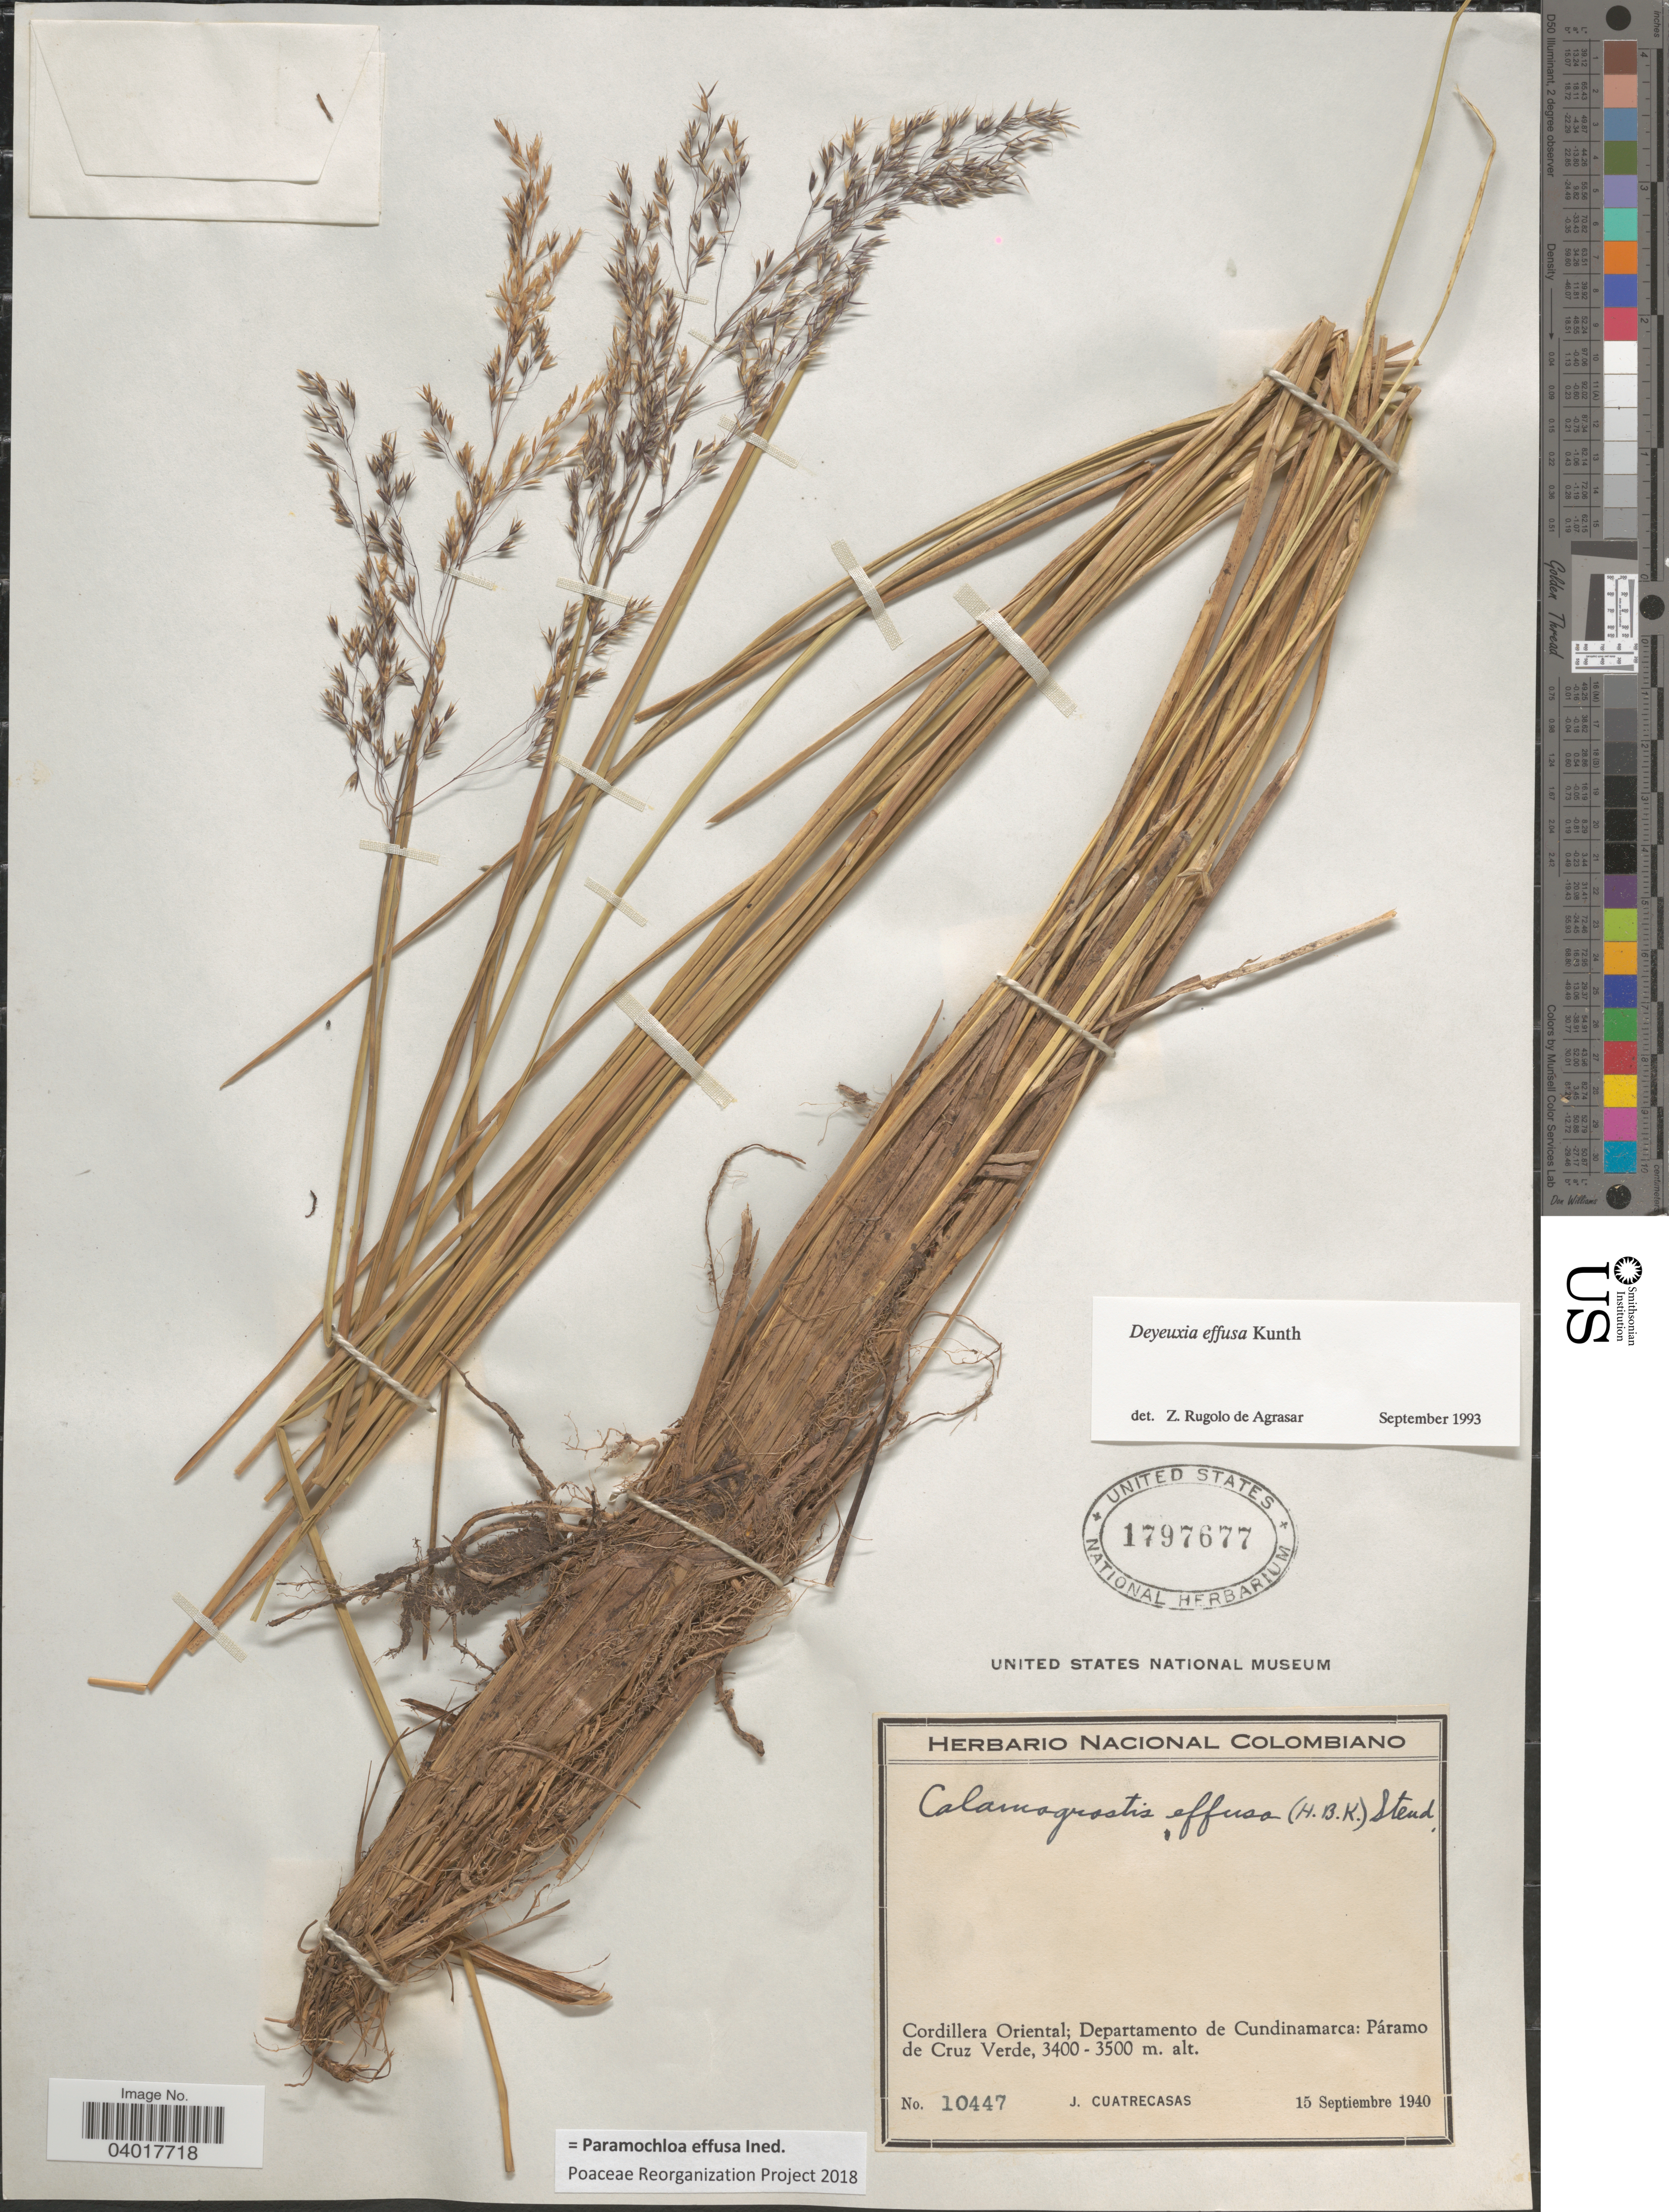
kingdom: Plantae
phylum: Tracheophyta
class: Liliopsida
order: Poales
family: Poaceae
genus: Paramochloa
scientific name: Paramochloa effusa ined.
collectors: J. Cuatrecasas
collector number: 10447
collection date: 1940-09-15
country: Colombia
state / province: Cundinamarca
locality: Cordillera Oriental; Departamento de Cundinamarca: Páramo de Cruz Verde.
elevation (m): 3400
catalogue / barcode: US 1797677